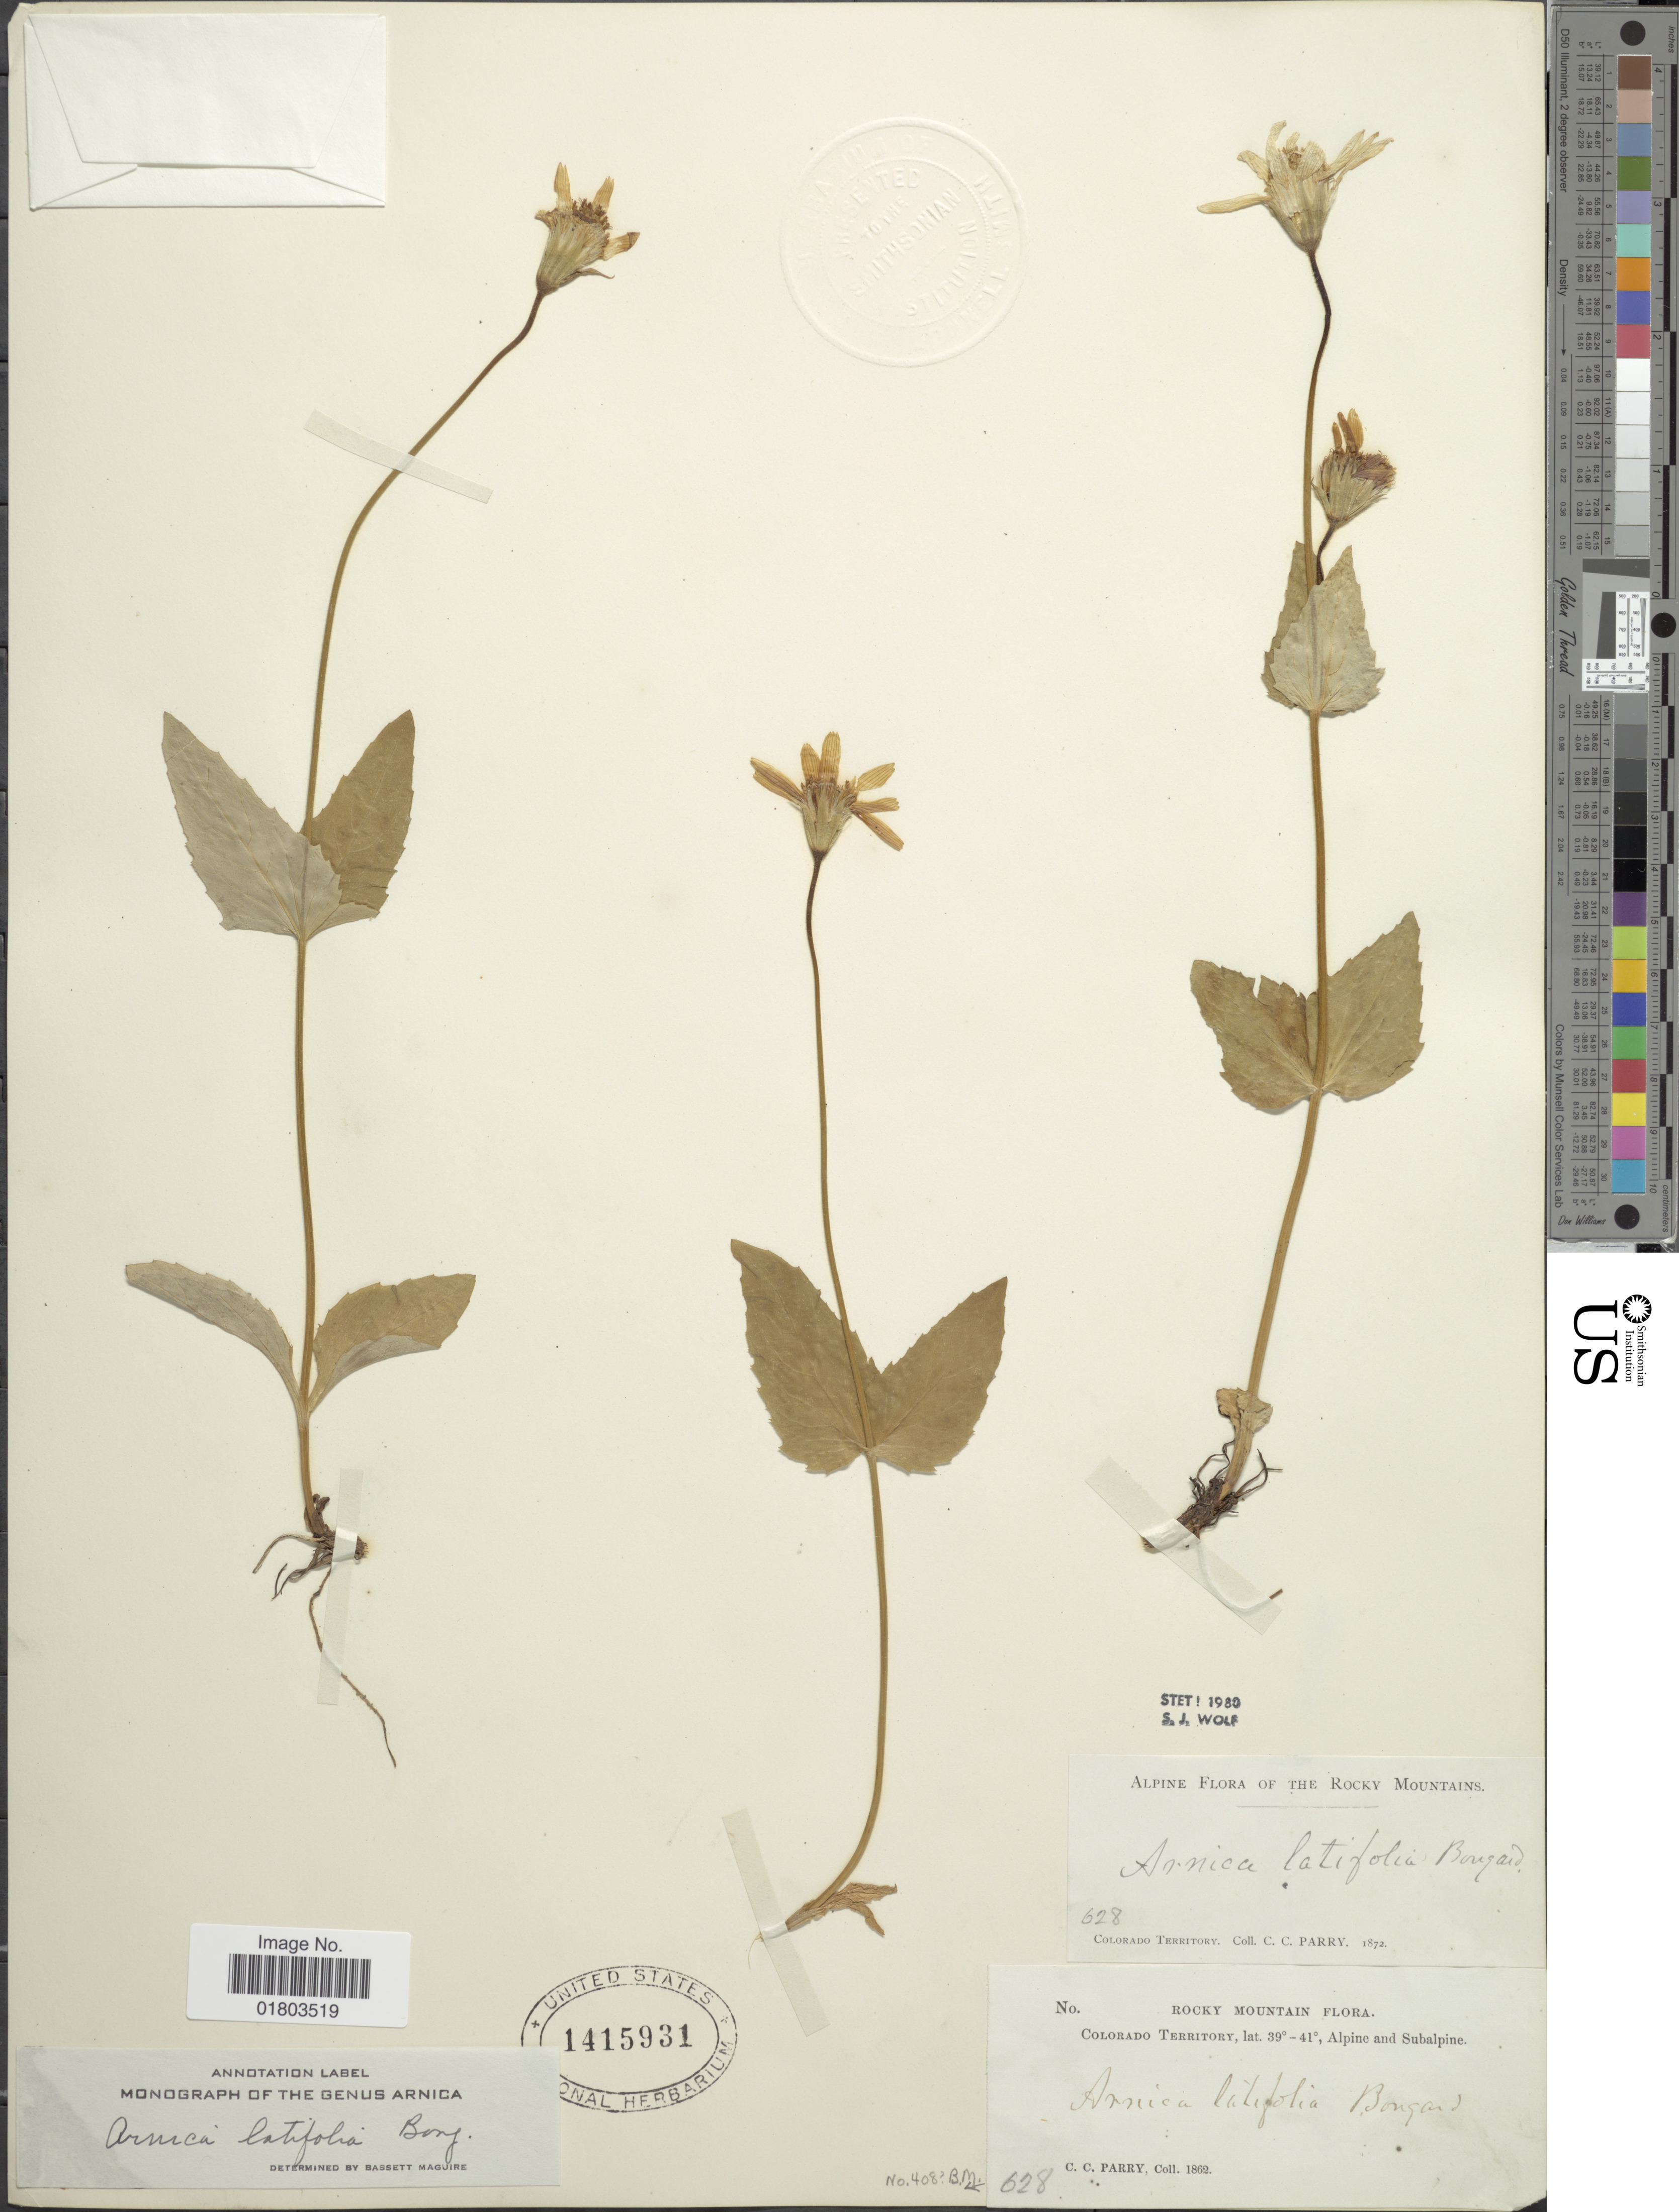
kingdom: Plantae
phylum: Tracheophyta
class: Magnoliopsida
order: Asterales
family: Asteraceae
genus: Arnica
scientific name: Arnica latifolia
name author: Bong.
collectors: C. C. Parry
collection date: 1862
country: United States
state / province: Colorado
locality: Rocky Mountain, Colorado Territory, Alpine and subalpine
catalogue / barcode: US 1415931